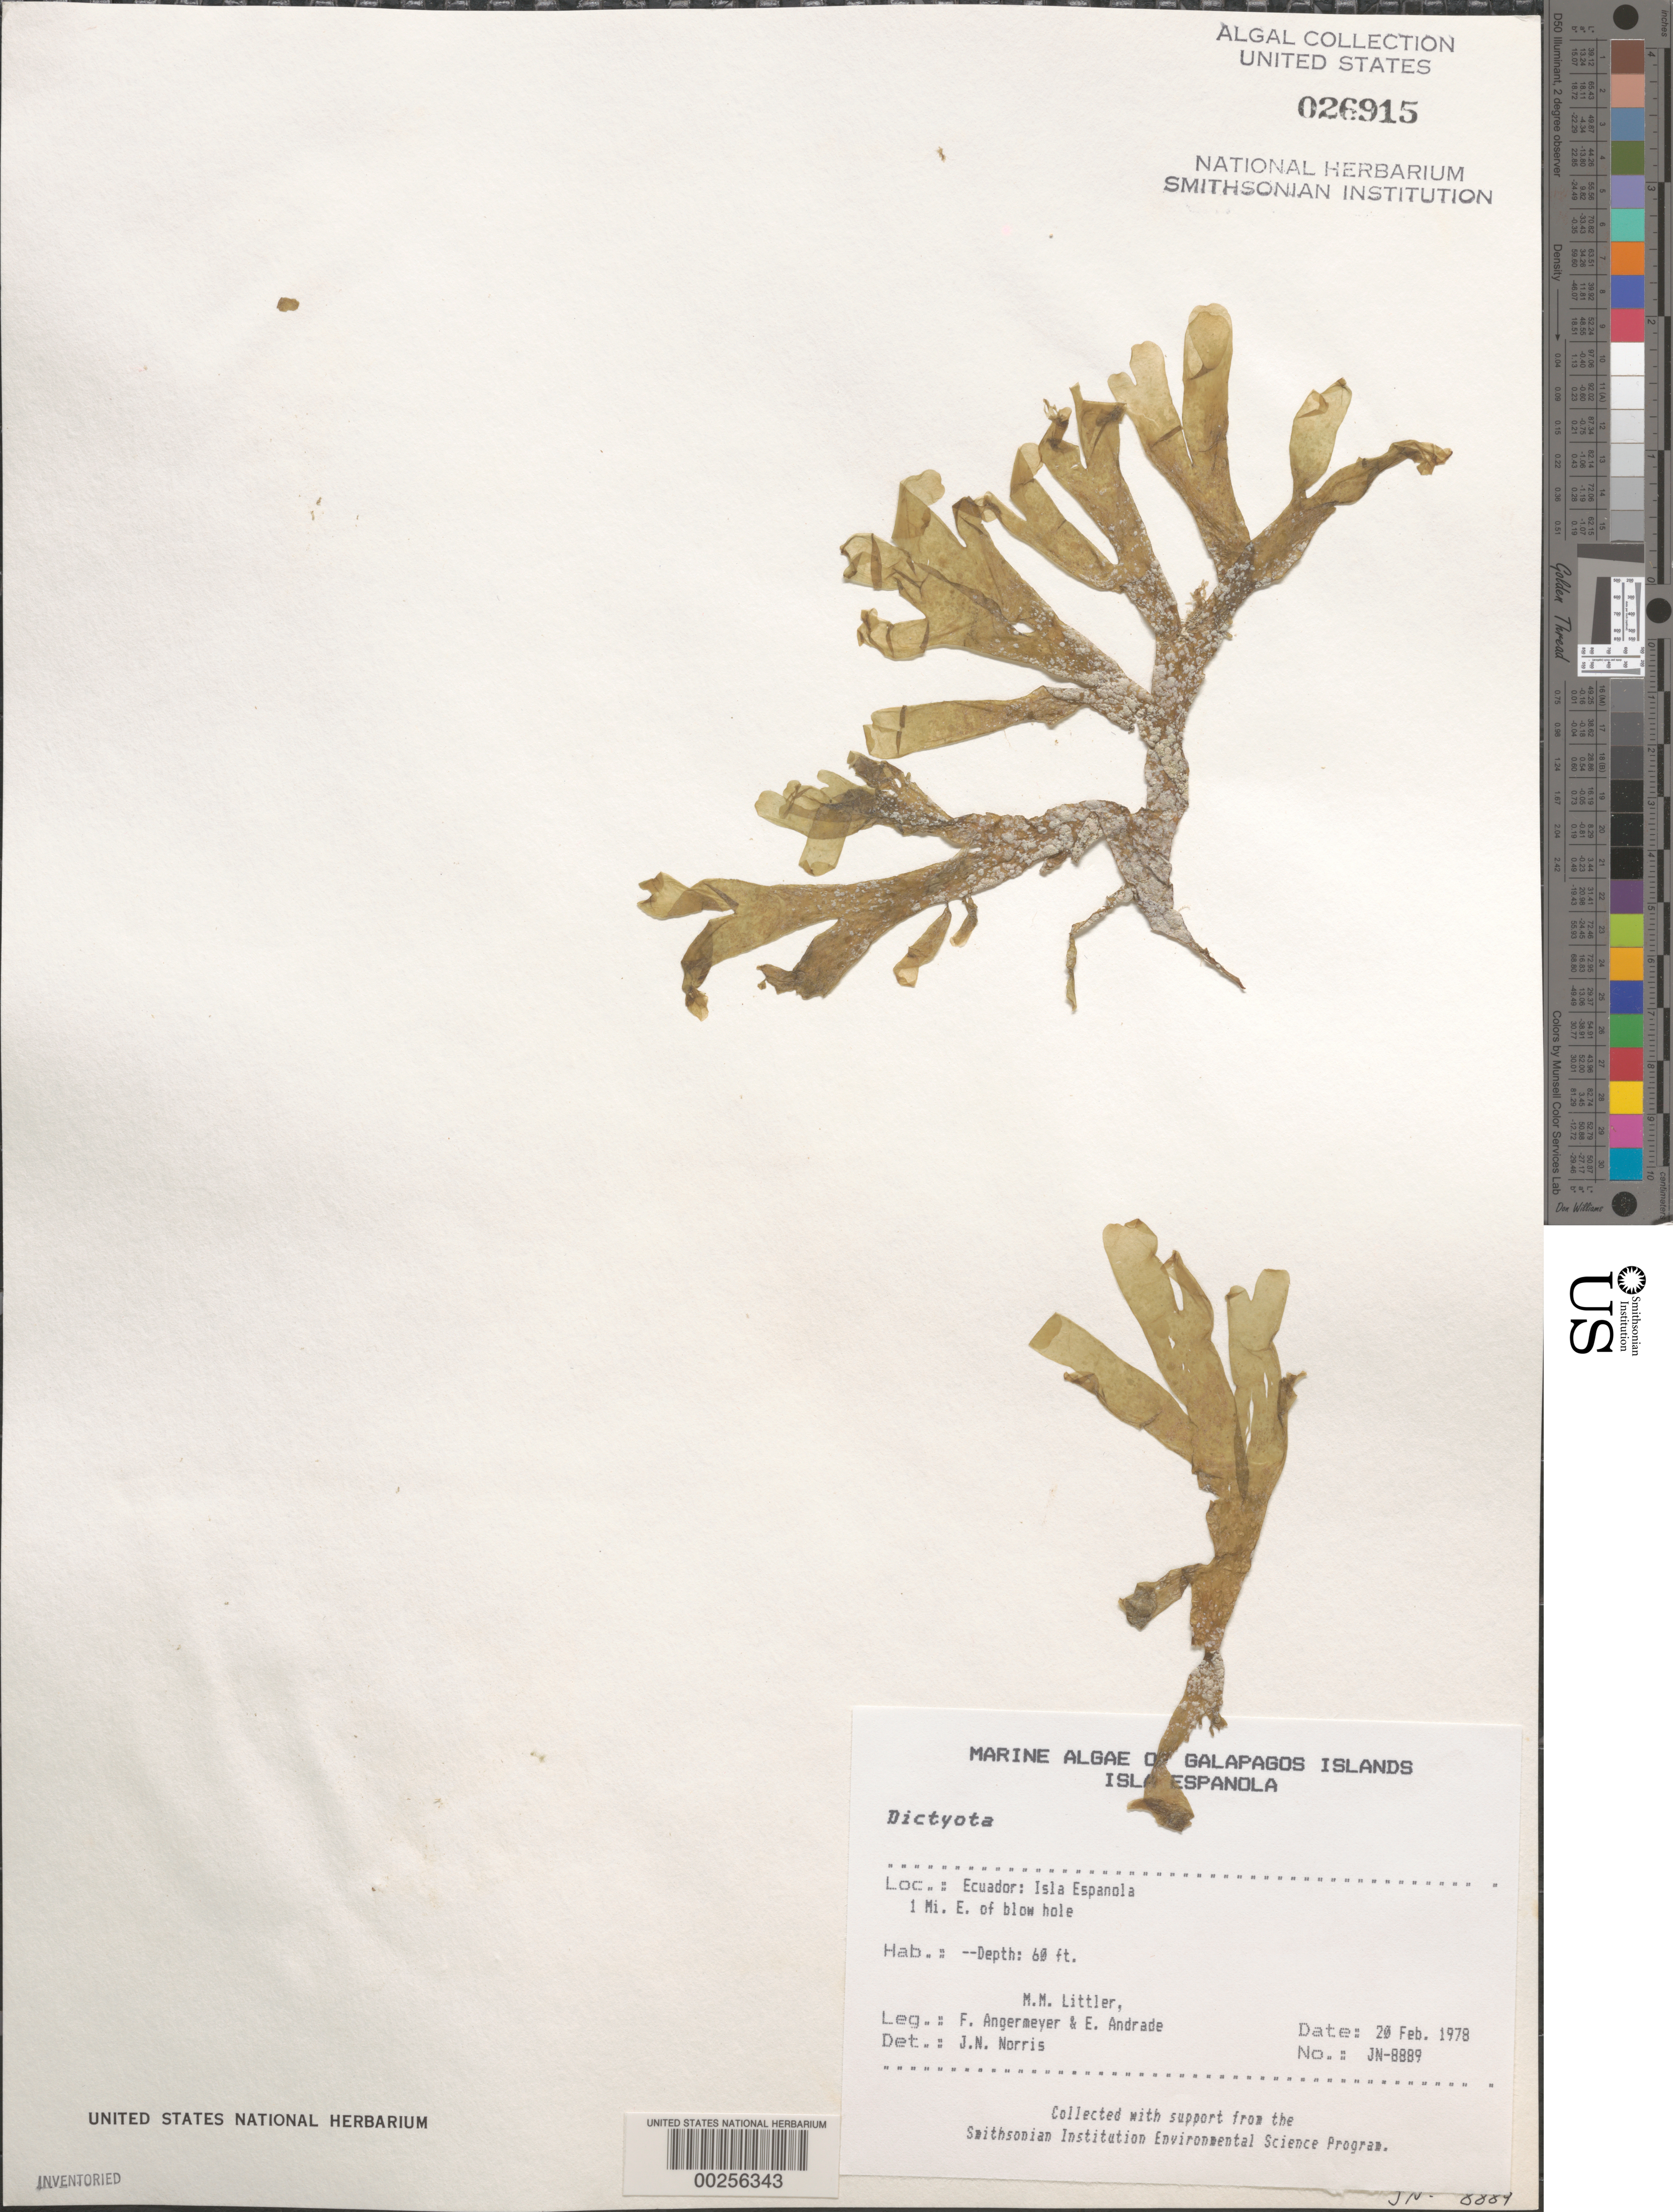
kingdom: Chromista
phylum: Ochrophyta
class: Phaeophyceae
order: Dictyotales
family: Dictyotaceae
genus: Dictyota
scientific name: Dictyota sp.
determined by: Norris, James N.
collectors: M. M. Littler, F. Angermeyer & E. Andrade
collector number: Jn-8889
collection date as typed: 20 Feb 1978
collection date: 1978-02-20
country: Ecuador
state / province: Colón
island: Española [Hood]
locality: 1 mile E of Blow Hole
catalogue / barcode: US 26915